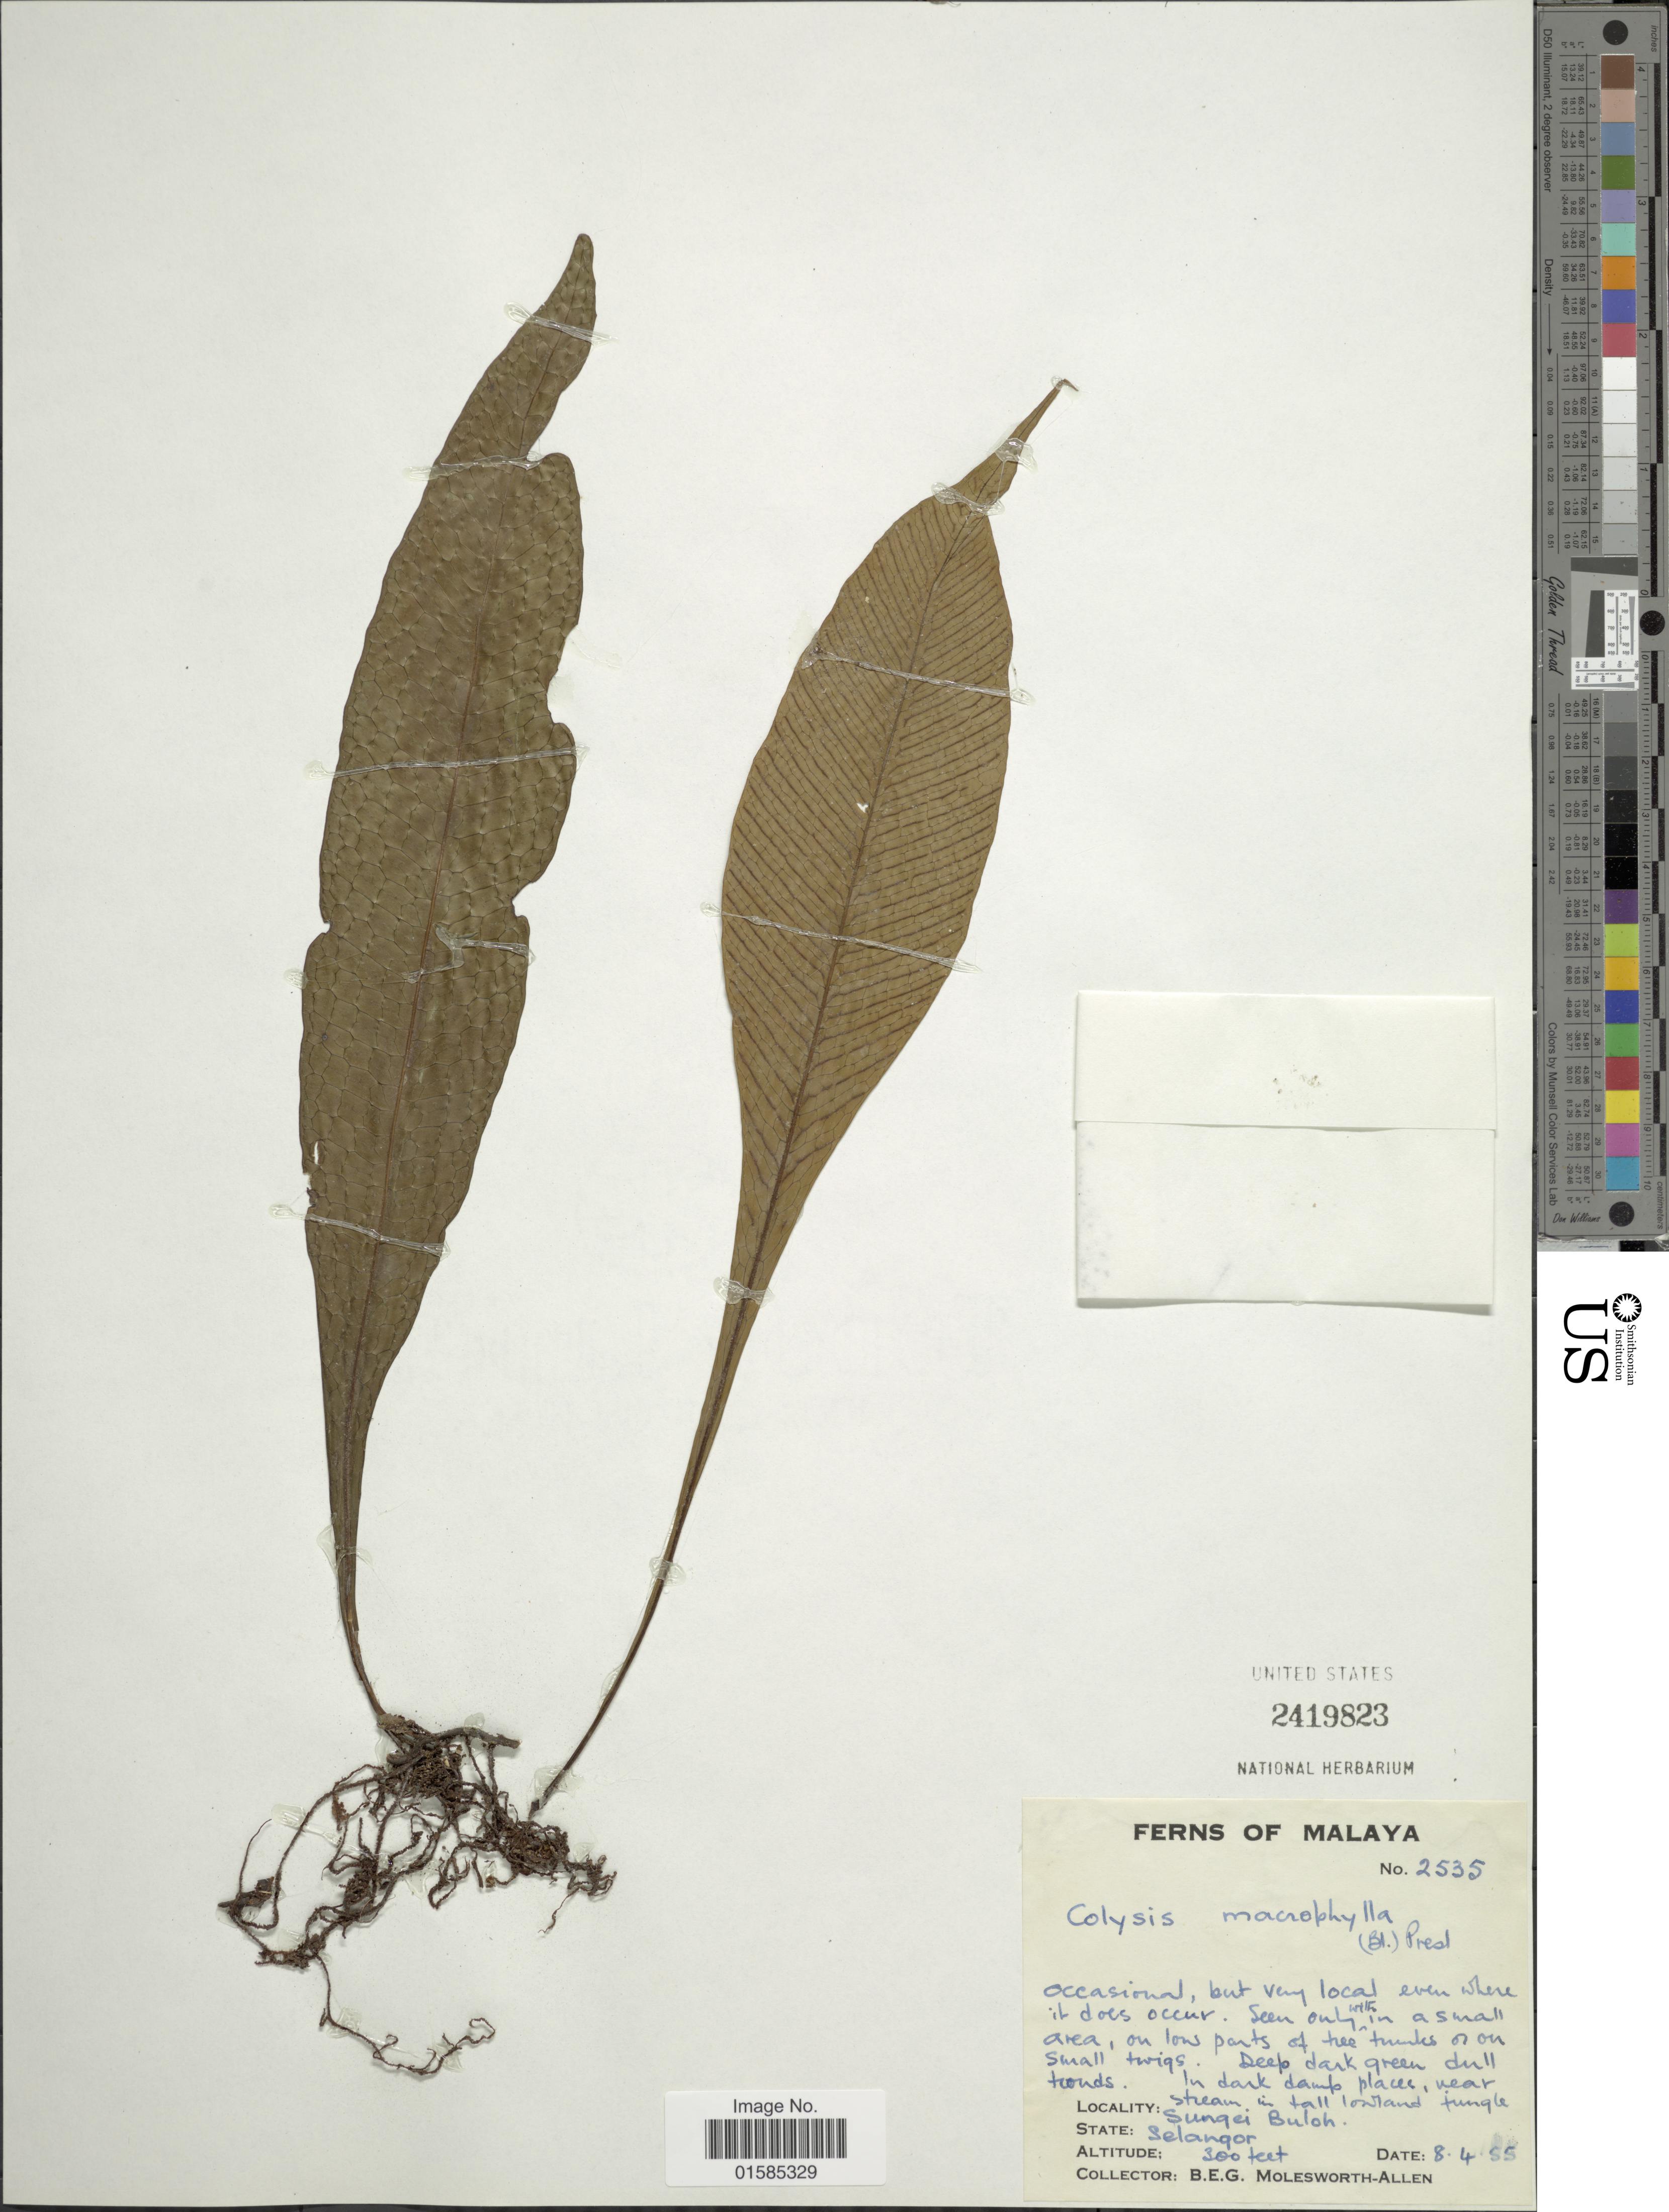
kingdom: Plantae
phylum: Tracheophyta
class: Polypodiopsida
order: Polypodiales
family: Polypodiaceae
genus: Leptochilus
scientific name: Leptochilus macrophyllus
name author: (Blume) Noot.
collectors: B. E. G. Molesworth-Allen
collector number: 2535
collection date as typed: Transcribed d/m/y: 8/4/55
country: Malaysia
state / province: Selangor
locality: Malaya, Sungei Buloh, Selangor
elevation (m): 91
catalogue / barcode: US 2419823